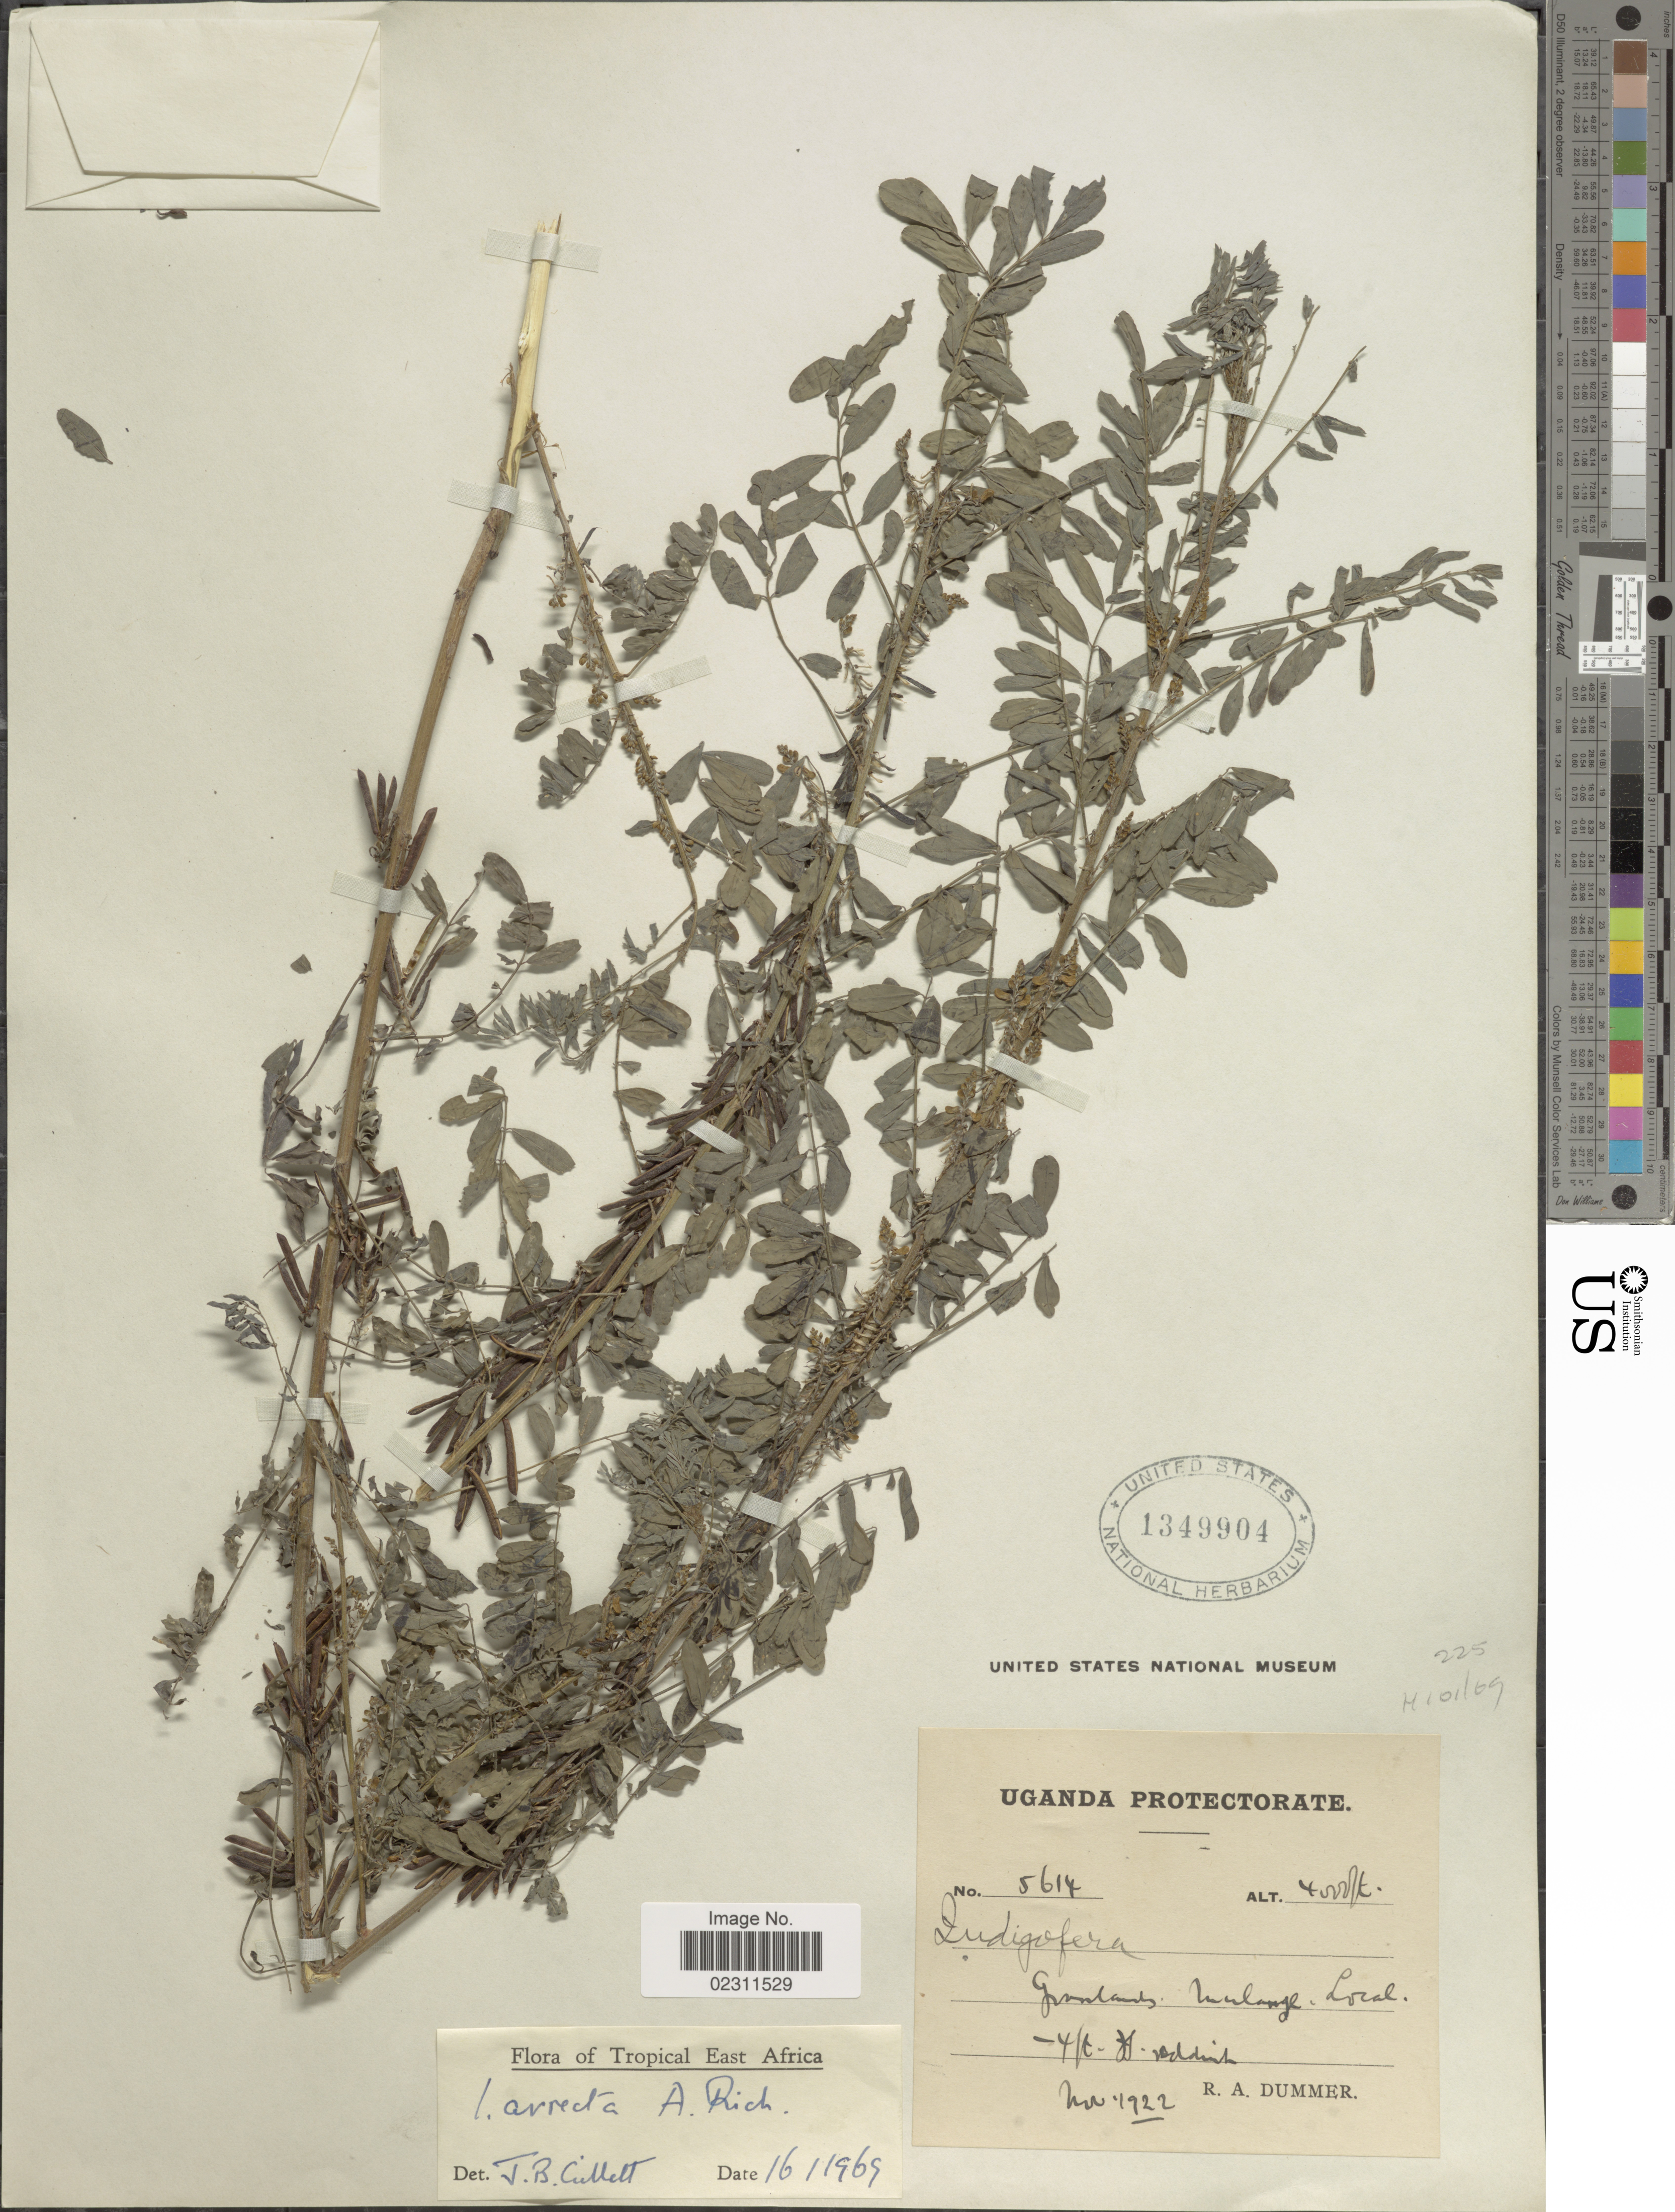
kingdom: Plantae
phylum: Tracheophyta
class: Magnoliopsida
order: Fabales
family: Fabaceae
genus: Indigofera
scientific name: Indigofera arrecta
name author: Hochst. ex A. Rich.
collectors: R. Dümmer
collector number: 5614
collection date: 1922-11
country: Uganda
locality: Uganda Protectorate, Mulange.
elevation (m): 1219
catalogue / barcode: US 1349904